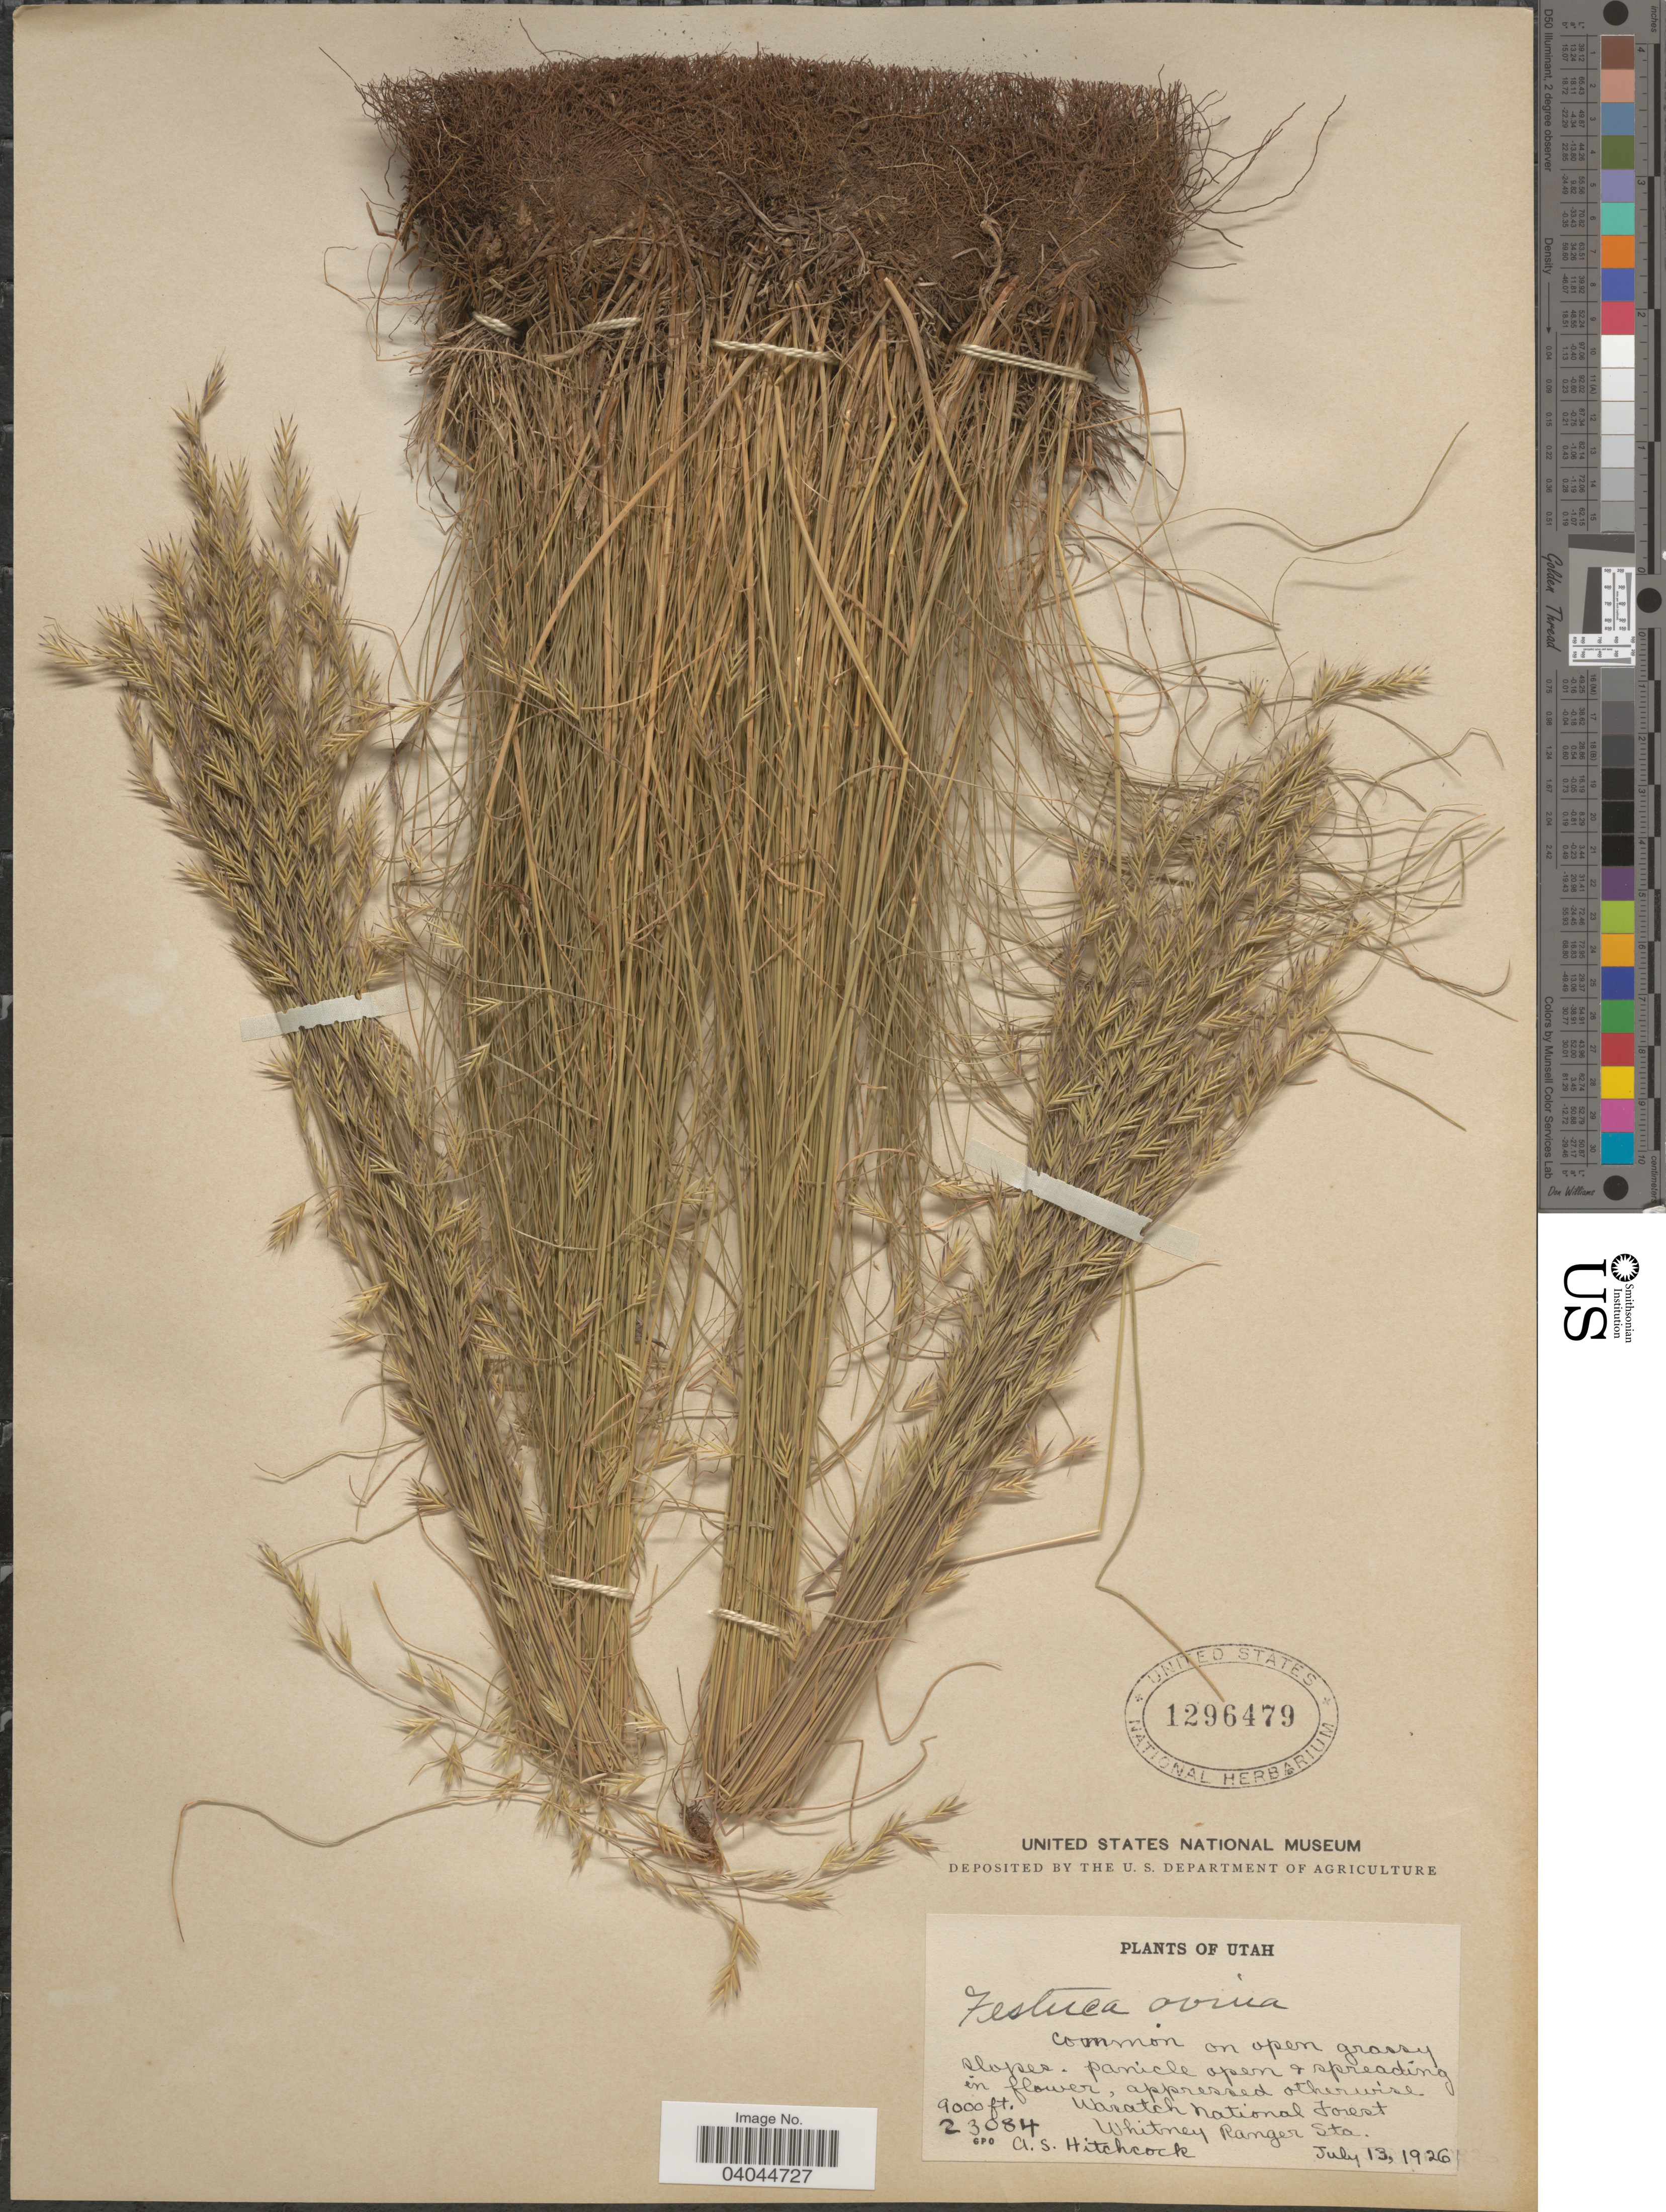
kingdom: Plantae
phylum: Tracheophyta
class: Liliopsida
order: Poales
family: Poaceae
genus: Festuca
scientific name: Festuca ovina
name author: L.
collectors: A. S. Hitchcock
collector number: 23084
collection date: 1926-07-13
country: United States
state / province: Utah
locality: Wasatch National Forest. Whitney Ranger Sta.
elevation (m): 2743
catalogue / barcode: US 1296479